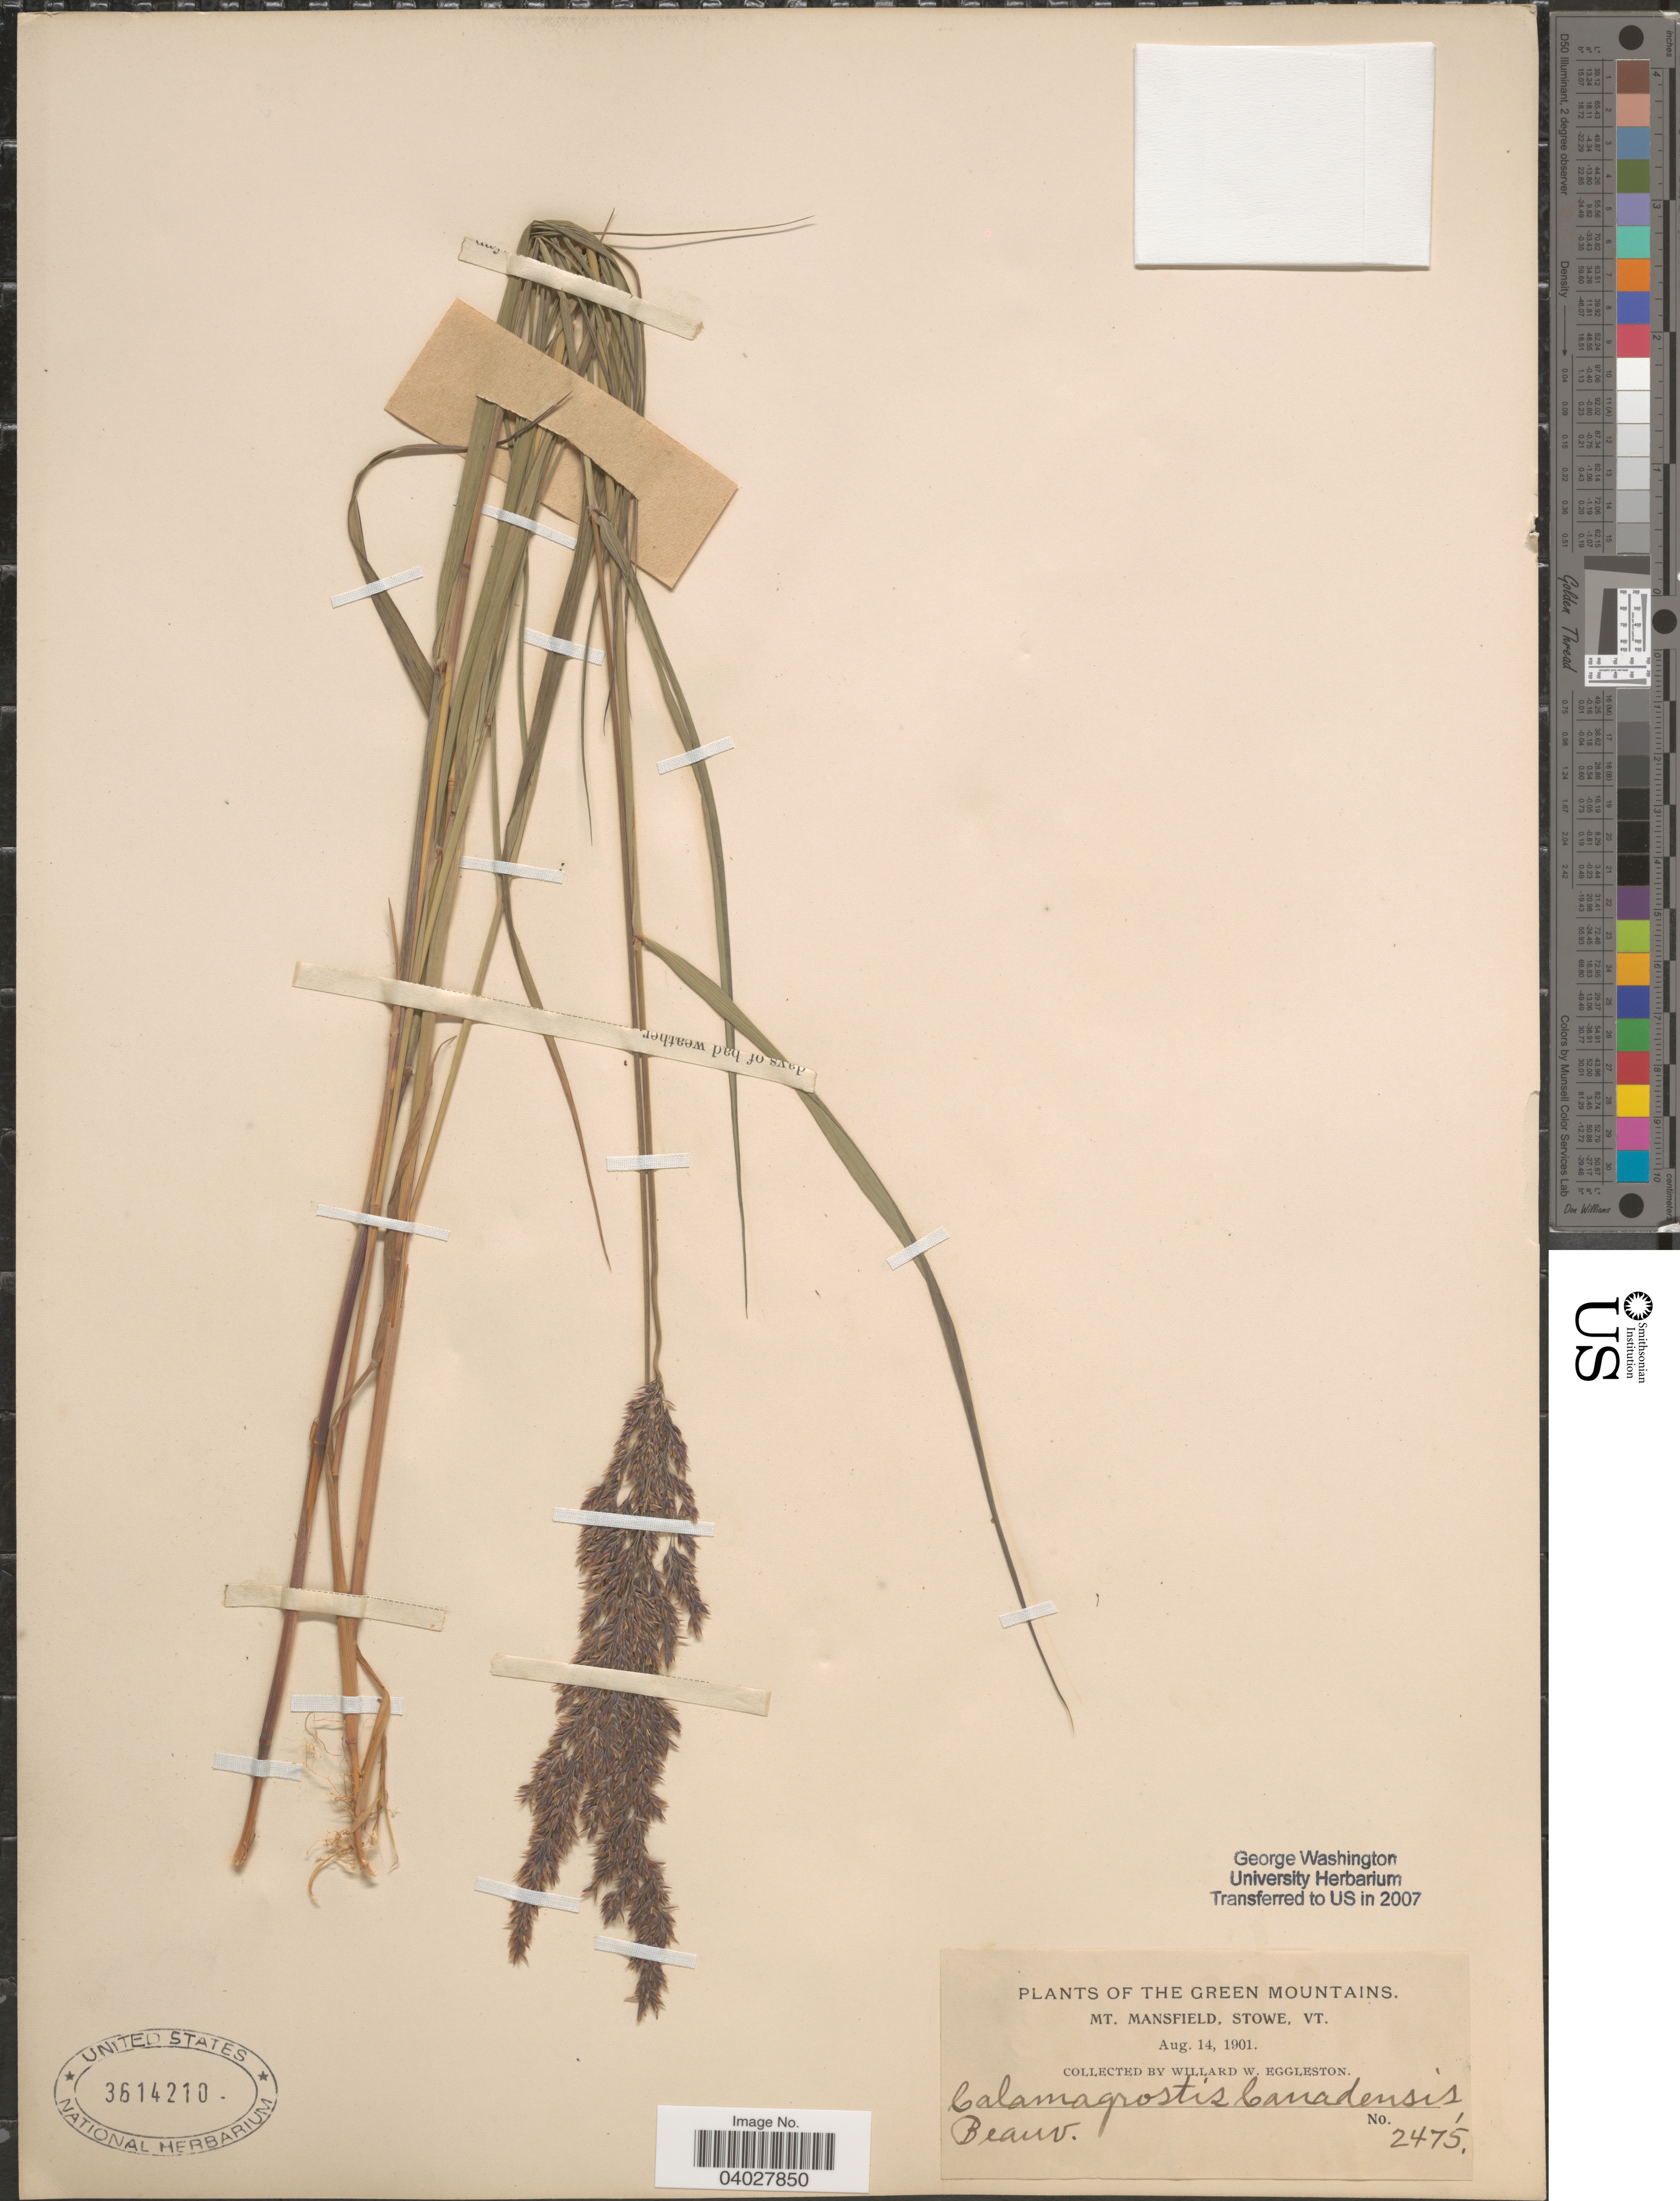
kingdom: Plantae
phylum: Tracheophyta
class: Liliopsida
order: Poales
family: Poaceae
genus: Calamagrostis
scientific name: Calamagrostis canadensis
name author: (Michx.) P. Beauv.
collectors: W. W. Eggleston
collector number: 2475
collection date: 1901-08-14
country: United States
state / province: Vermont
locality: The Green Mountains. Mt. Mansfield, Stowe.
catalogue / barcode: US 3614210